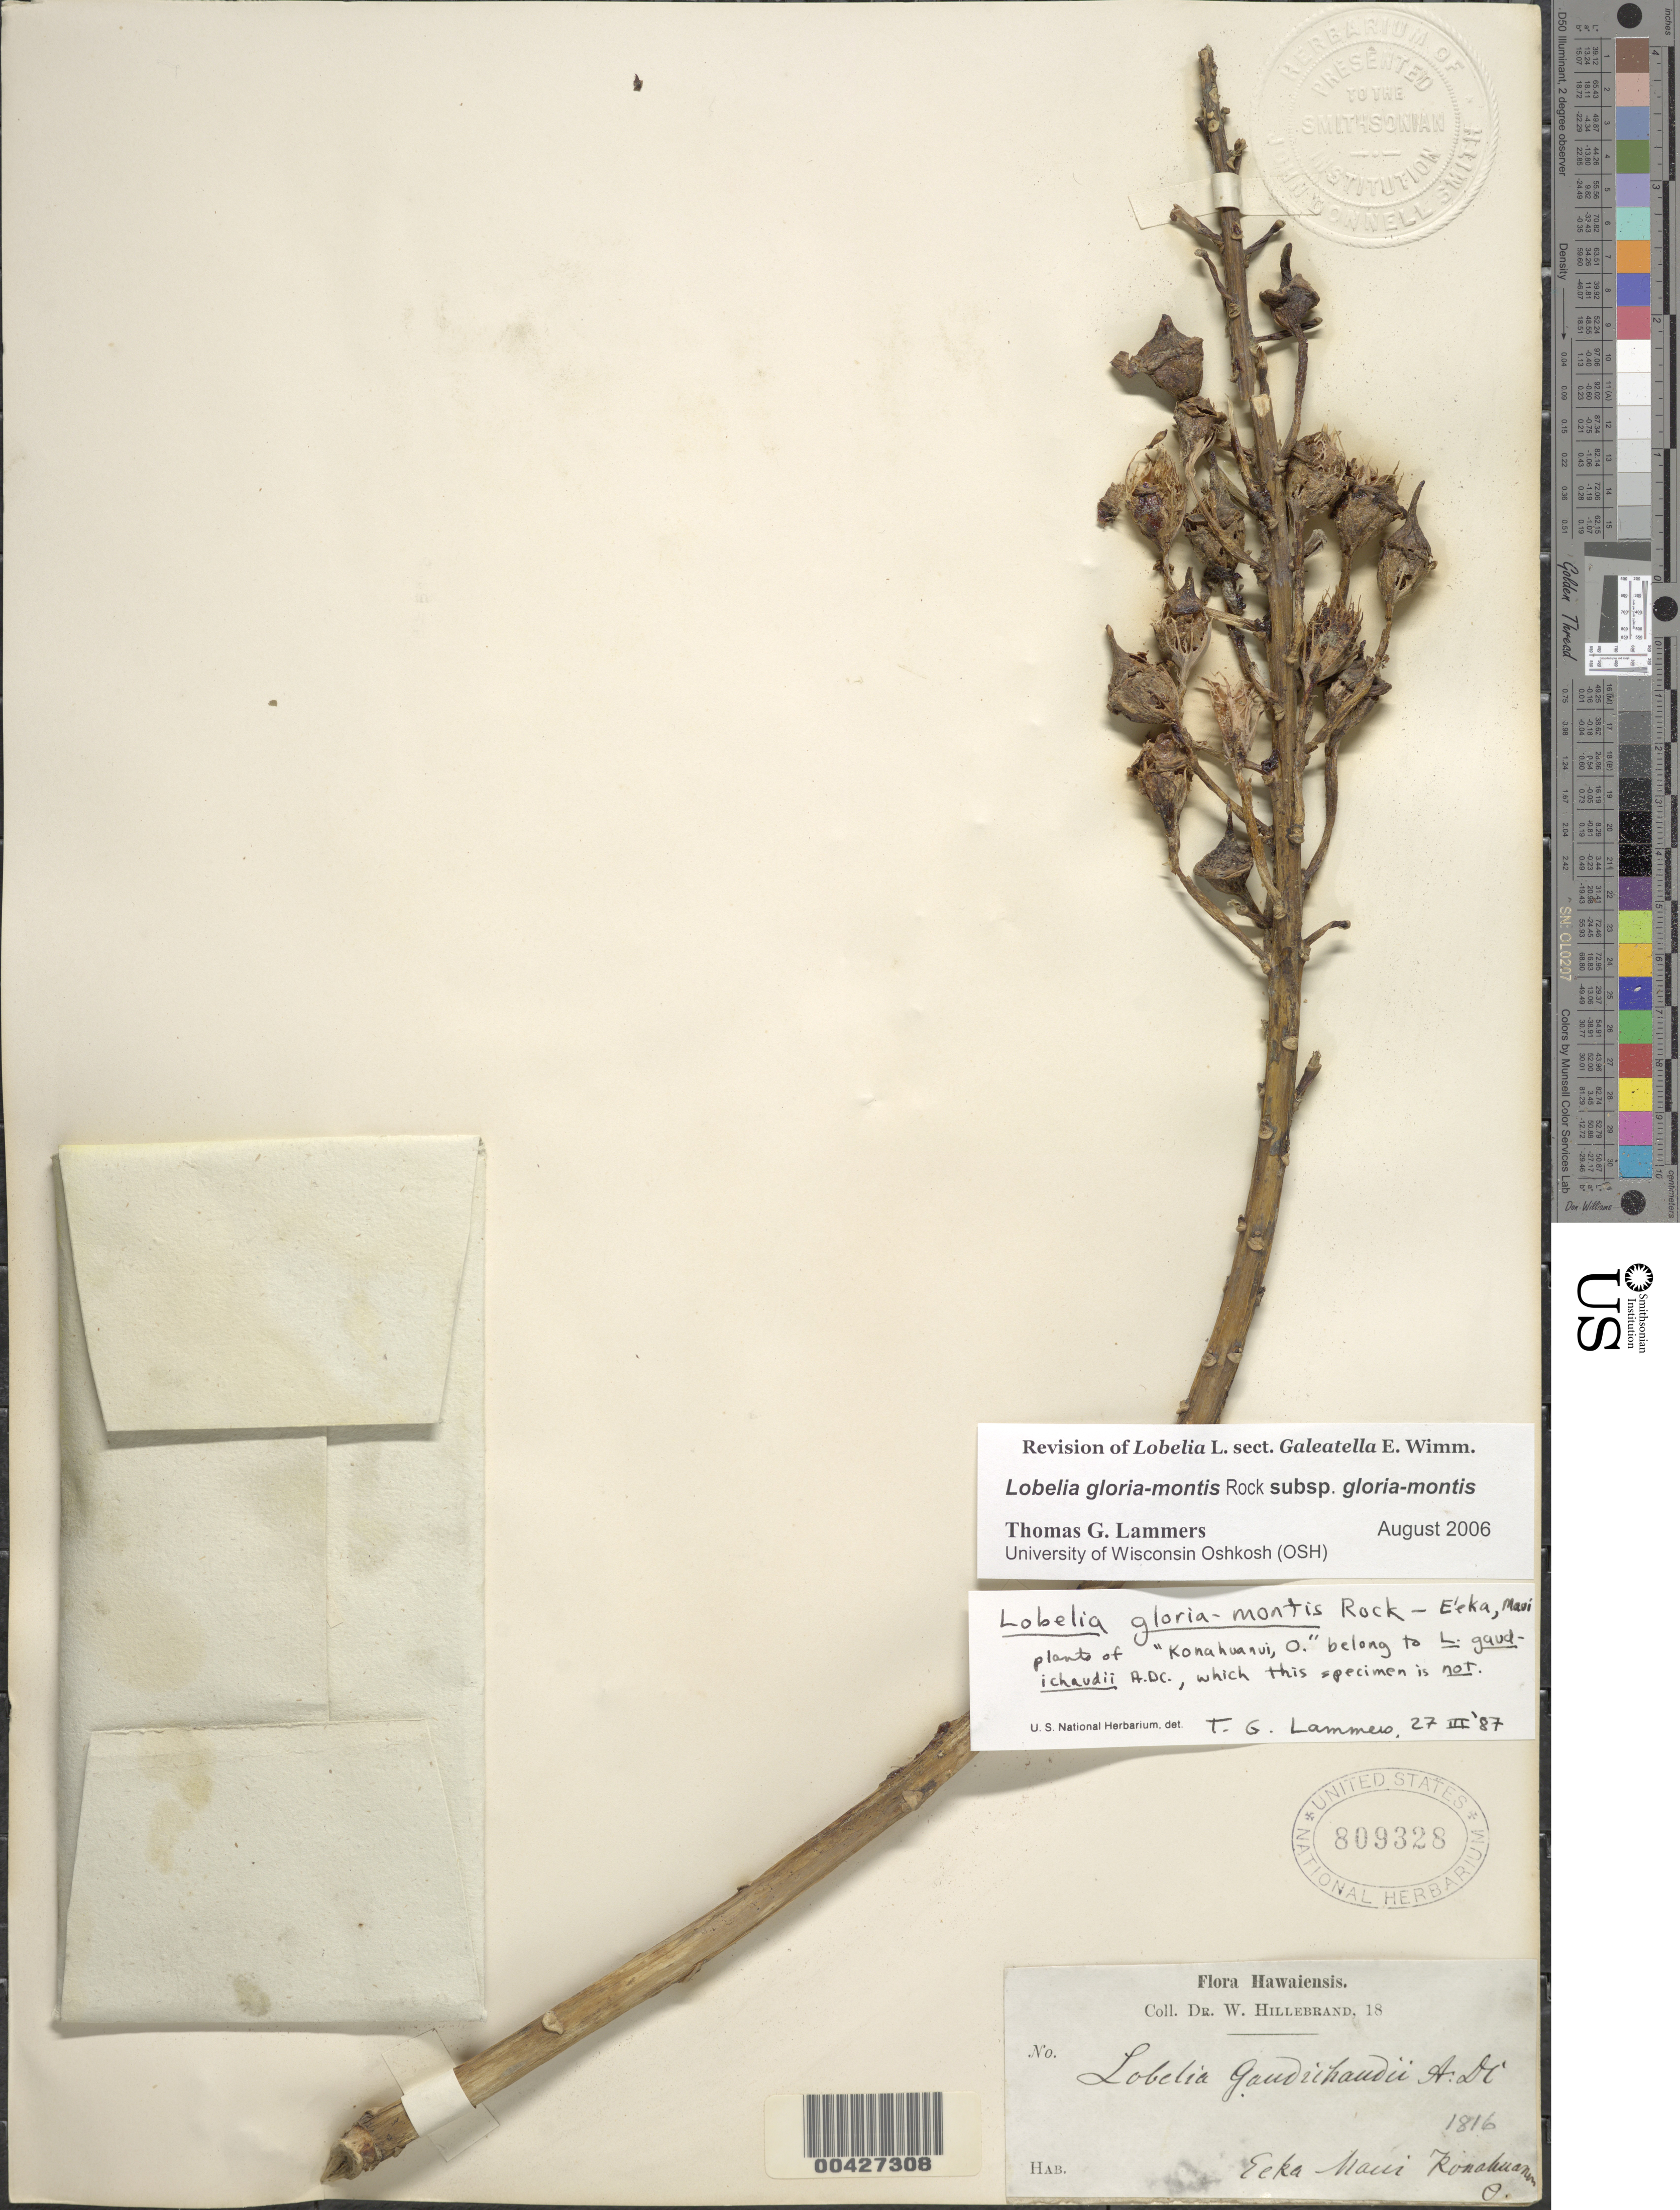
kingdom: Plantae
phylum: Tracheophyta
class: Magnoliopsida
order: Asterales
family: Campanulaceae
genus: Lobelia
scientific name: Lobelia gloria-montis subsp. gloria-montis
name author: Rock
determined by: Lammers, T. G.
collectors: W. Hillebrand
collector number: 1816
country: United States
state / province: Hawaii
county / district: Maui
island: Maui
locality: E'eka, Konahuanui.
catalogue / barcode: US 809328